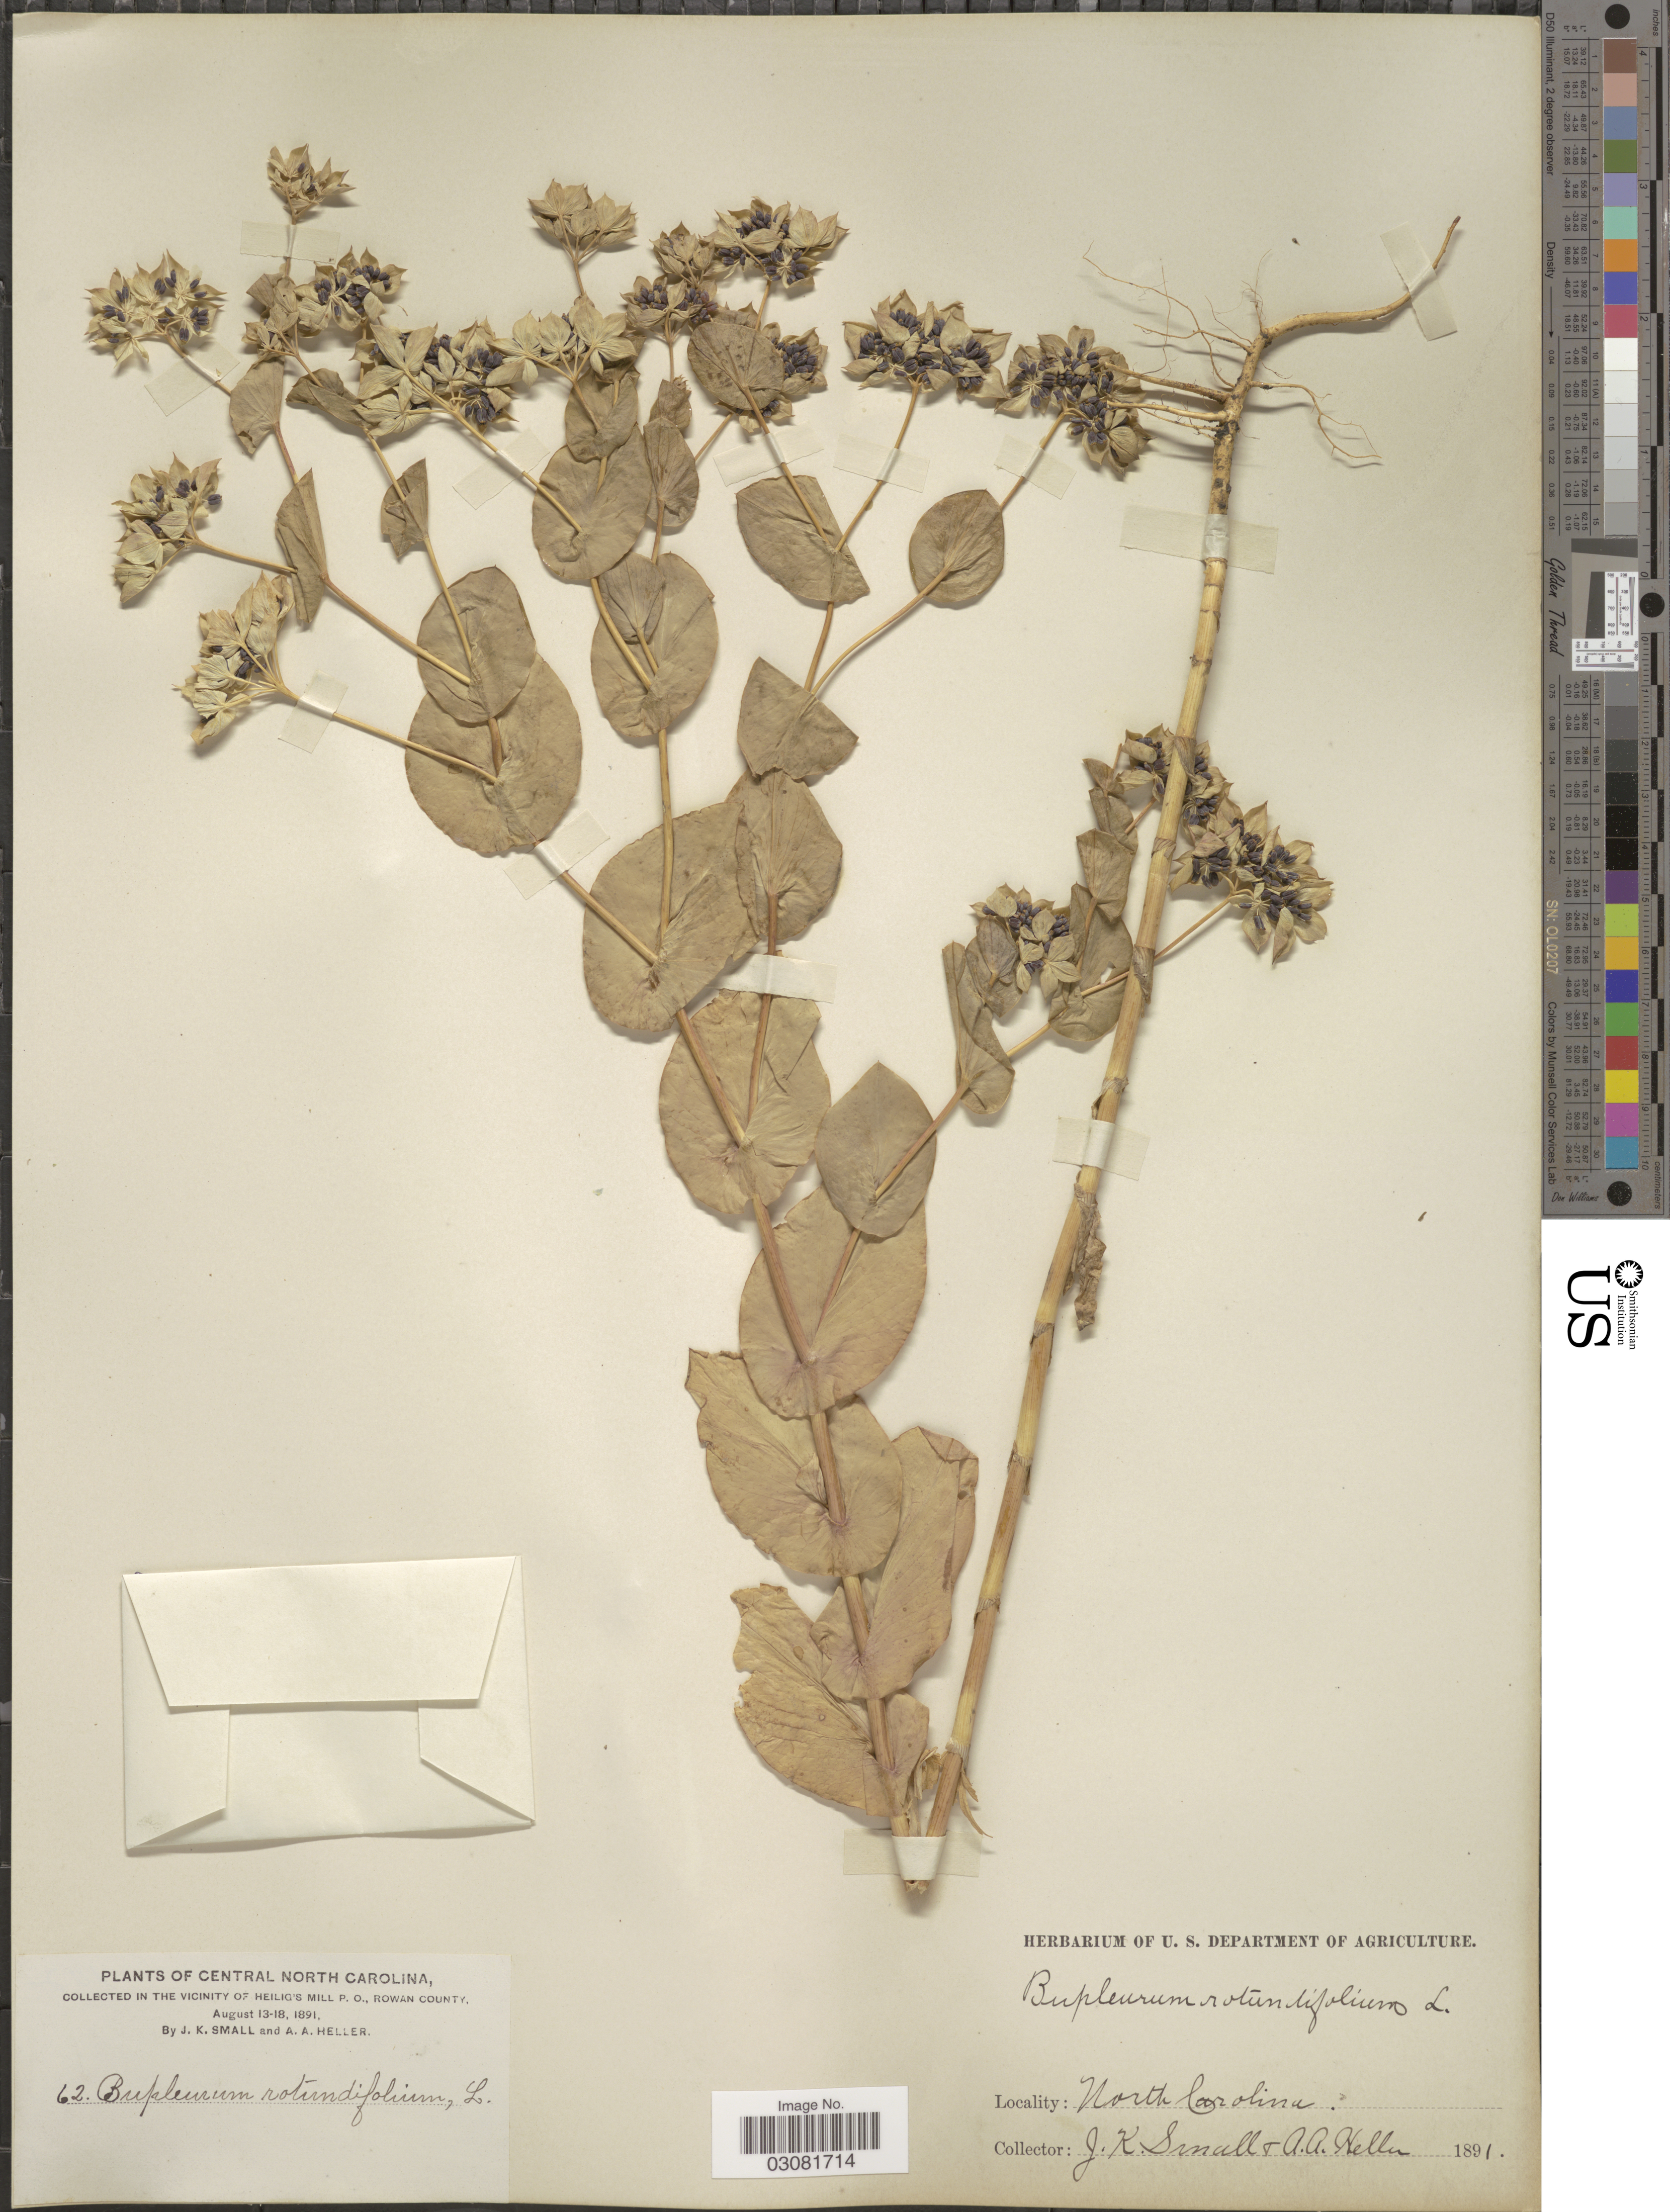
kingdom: Plantae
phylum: Tracheophyta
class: Magnoliopsida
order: Apiales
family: Apiaceae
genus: Bupleurum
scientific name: Bupleurum rotundifolium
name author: L.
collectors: J. K. Small & A. A. Heller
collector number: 62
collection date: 1891-08-13/1891-08-18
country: United States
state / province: North Carolina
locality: Central North Carolina, in the vicinity of Heilig's Mill P.O., Rowan County.